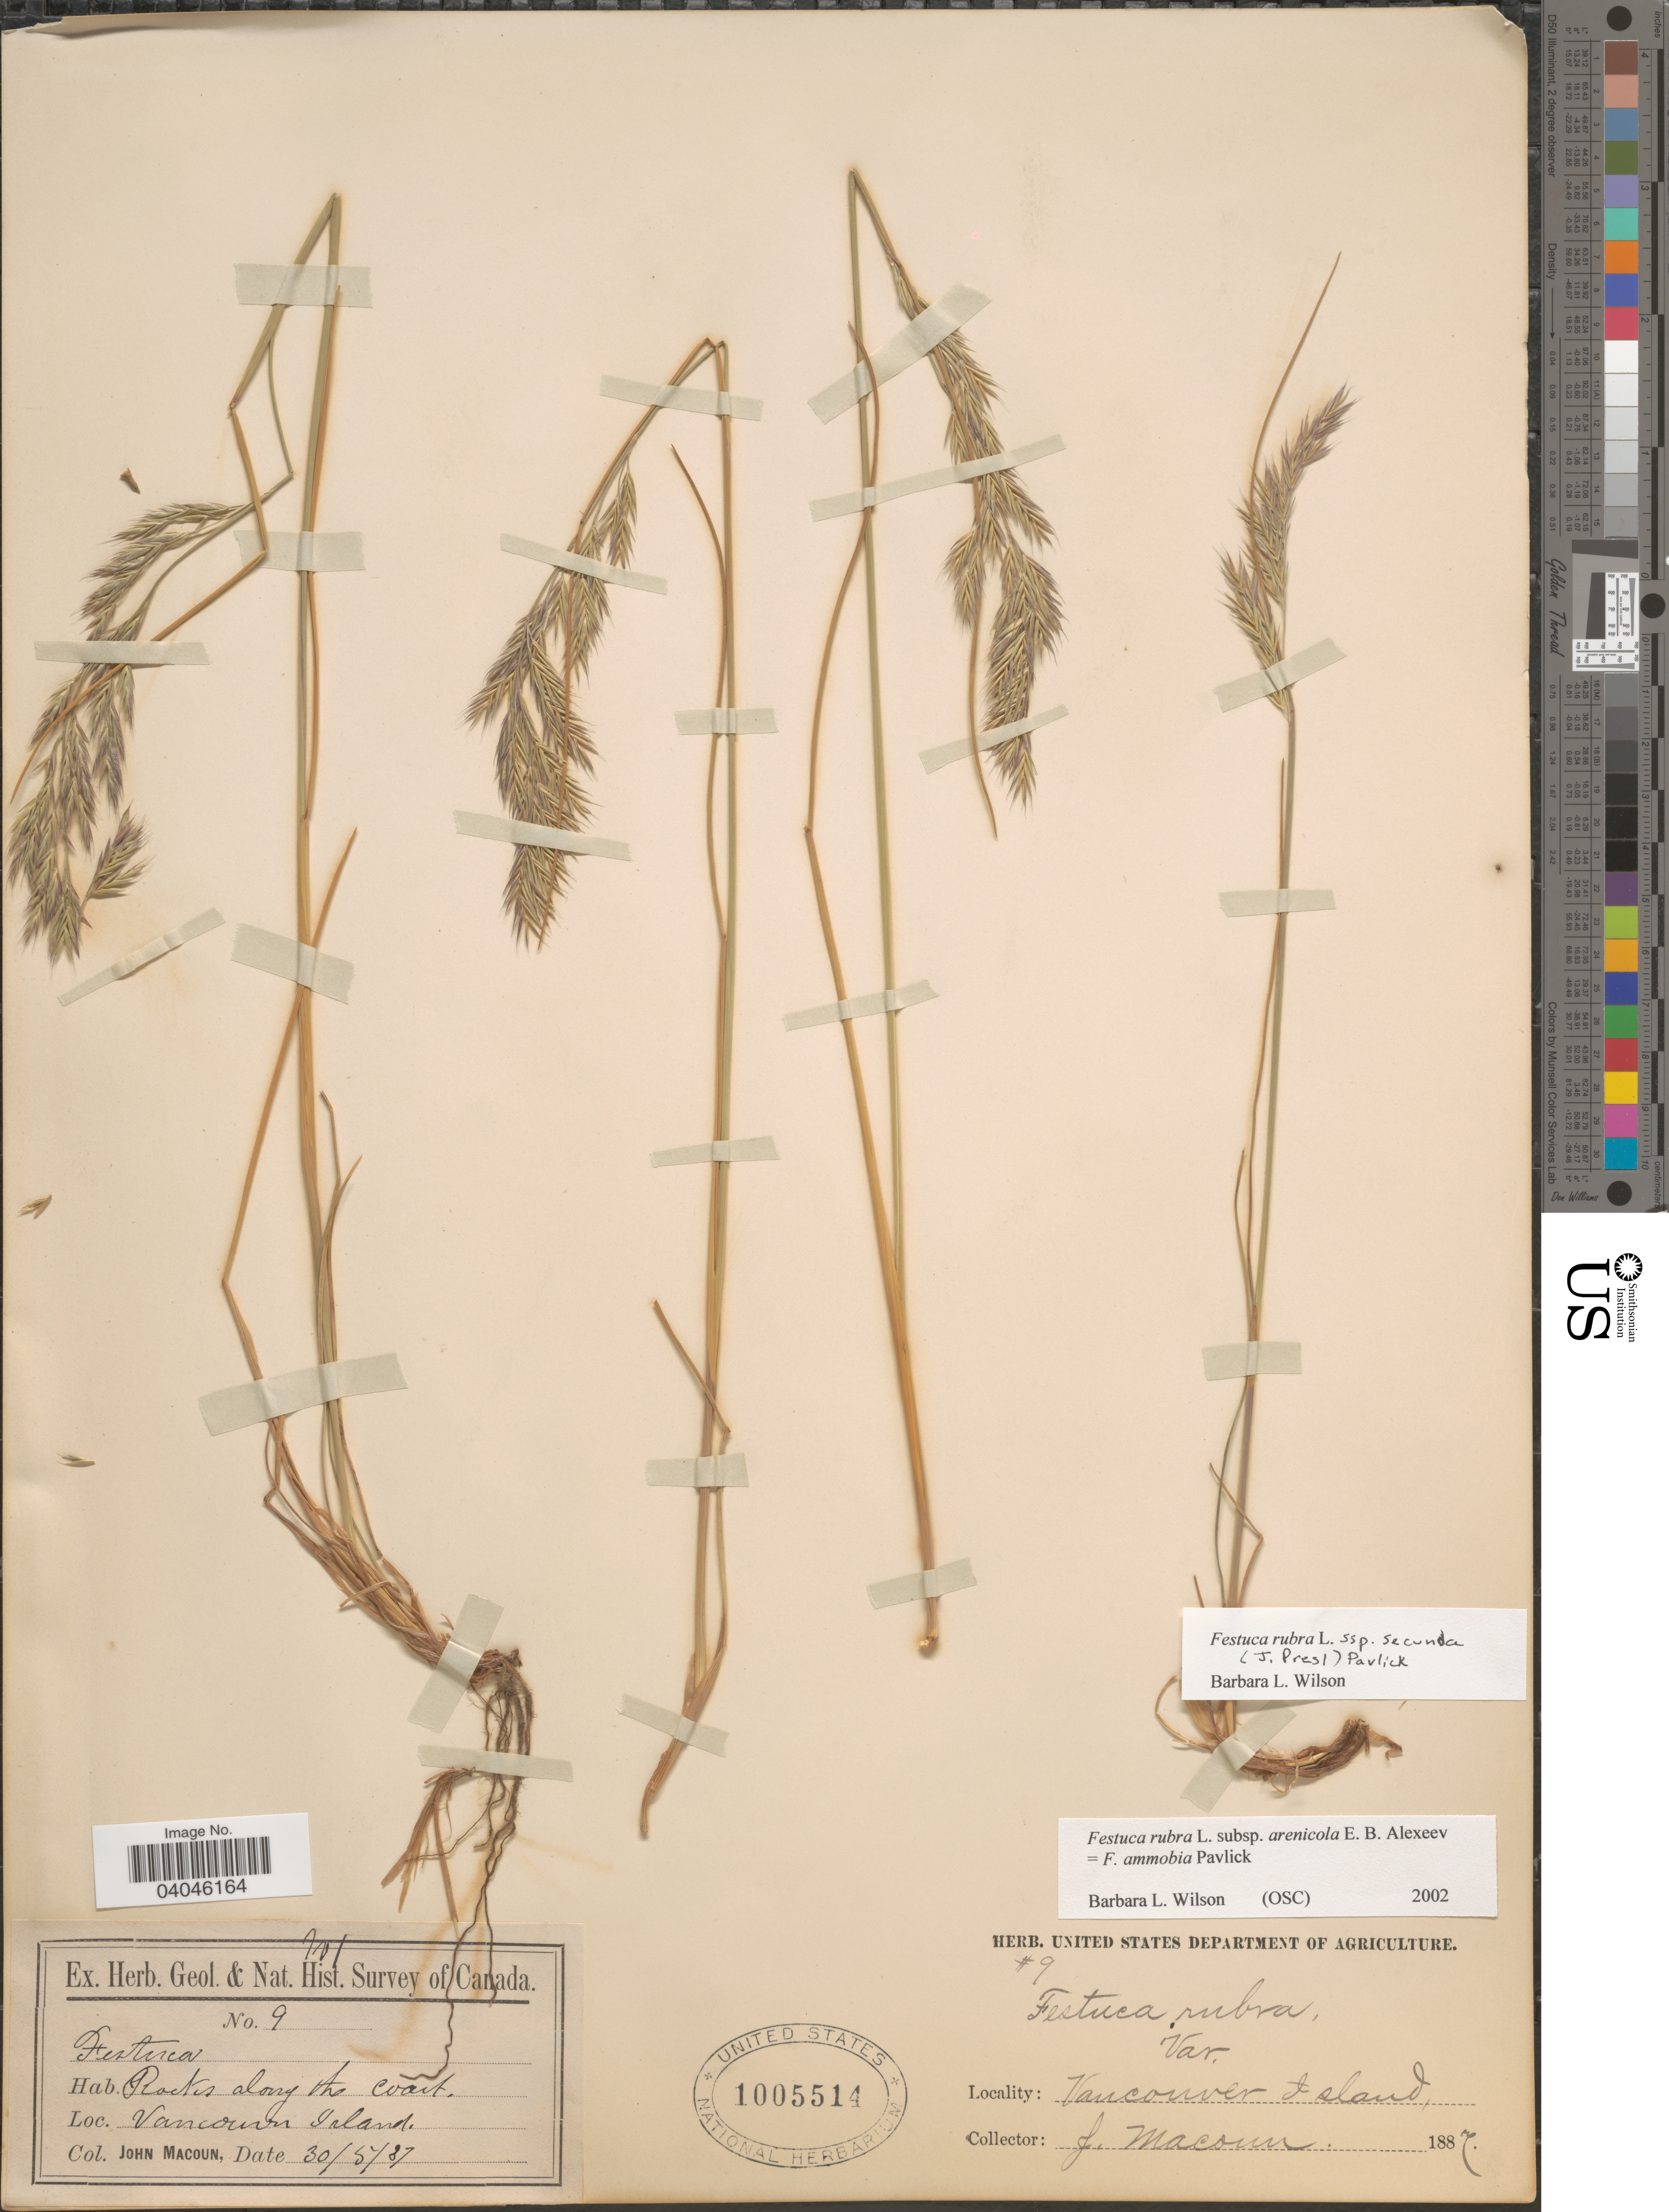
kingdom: Plantae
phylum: Tracheophyta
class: Liliopsida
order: Poales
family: Poaceae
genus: Festuca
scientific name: Festuca rubra subsp. secunda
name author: (J. Presl) Pavlick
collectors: J. Macoun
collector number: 9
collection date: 1887-05-30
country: Canada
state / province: British Columbia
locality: Rocks along the coast. Vancouver Island.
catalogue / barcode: US 1005514